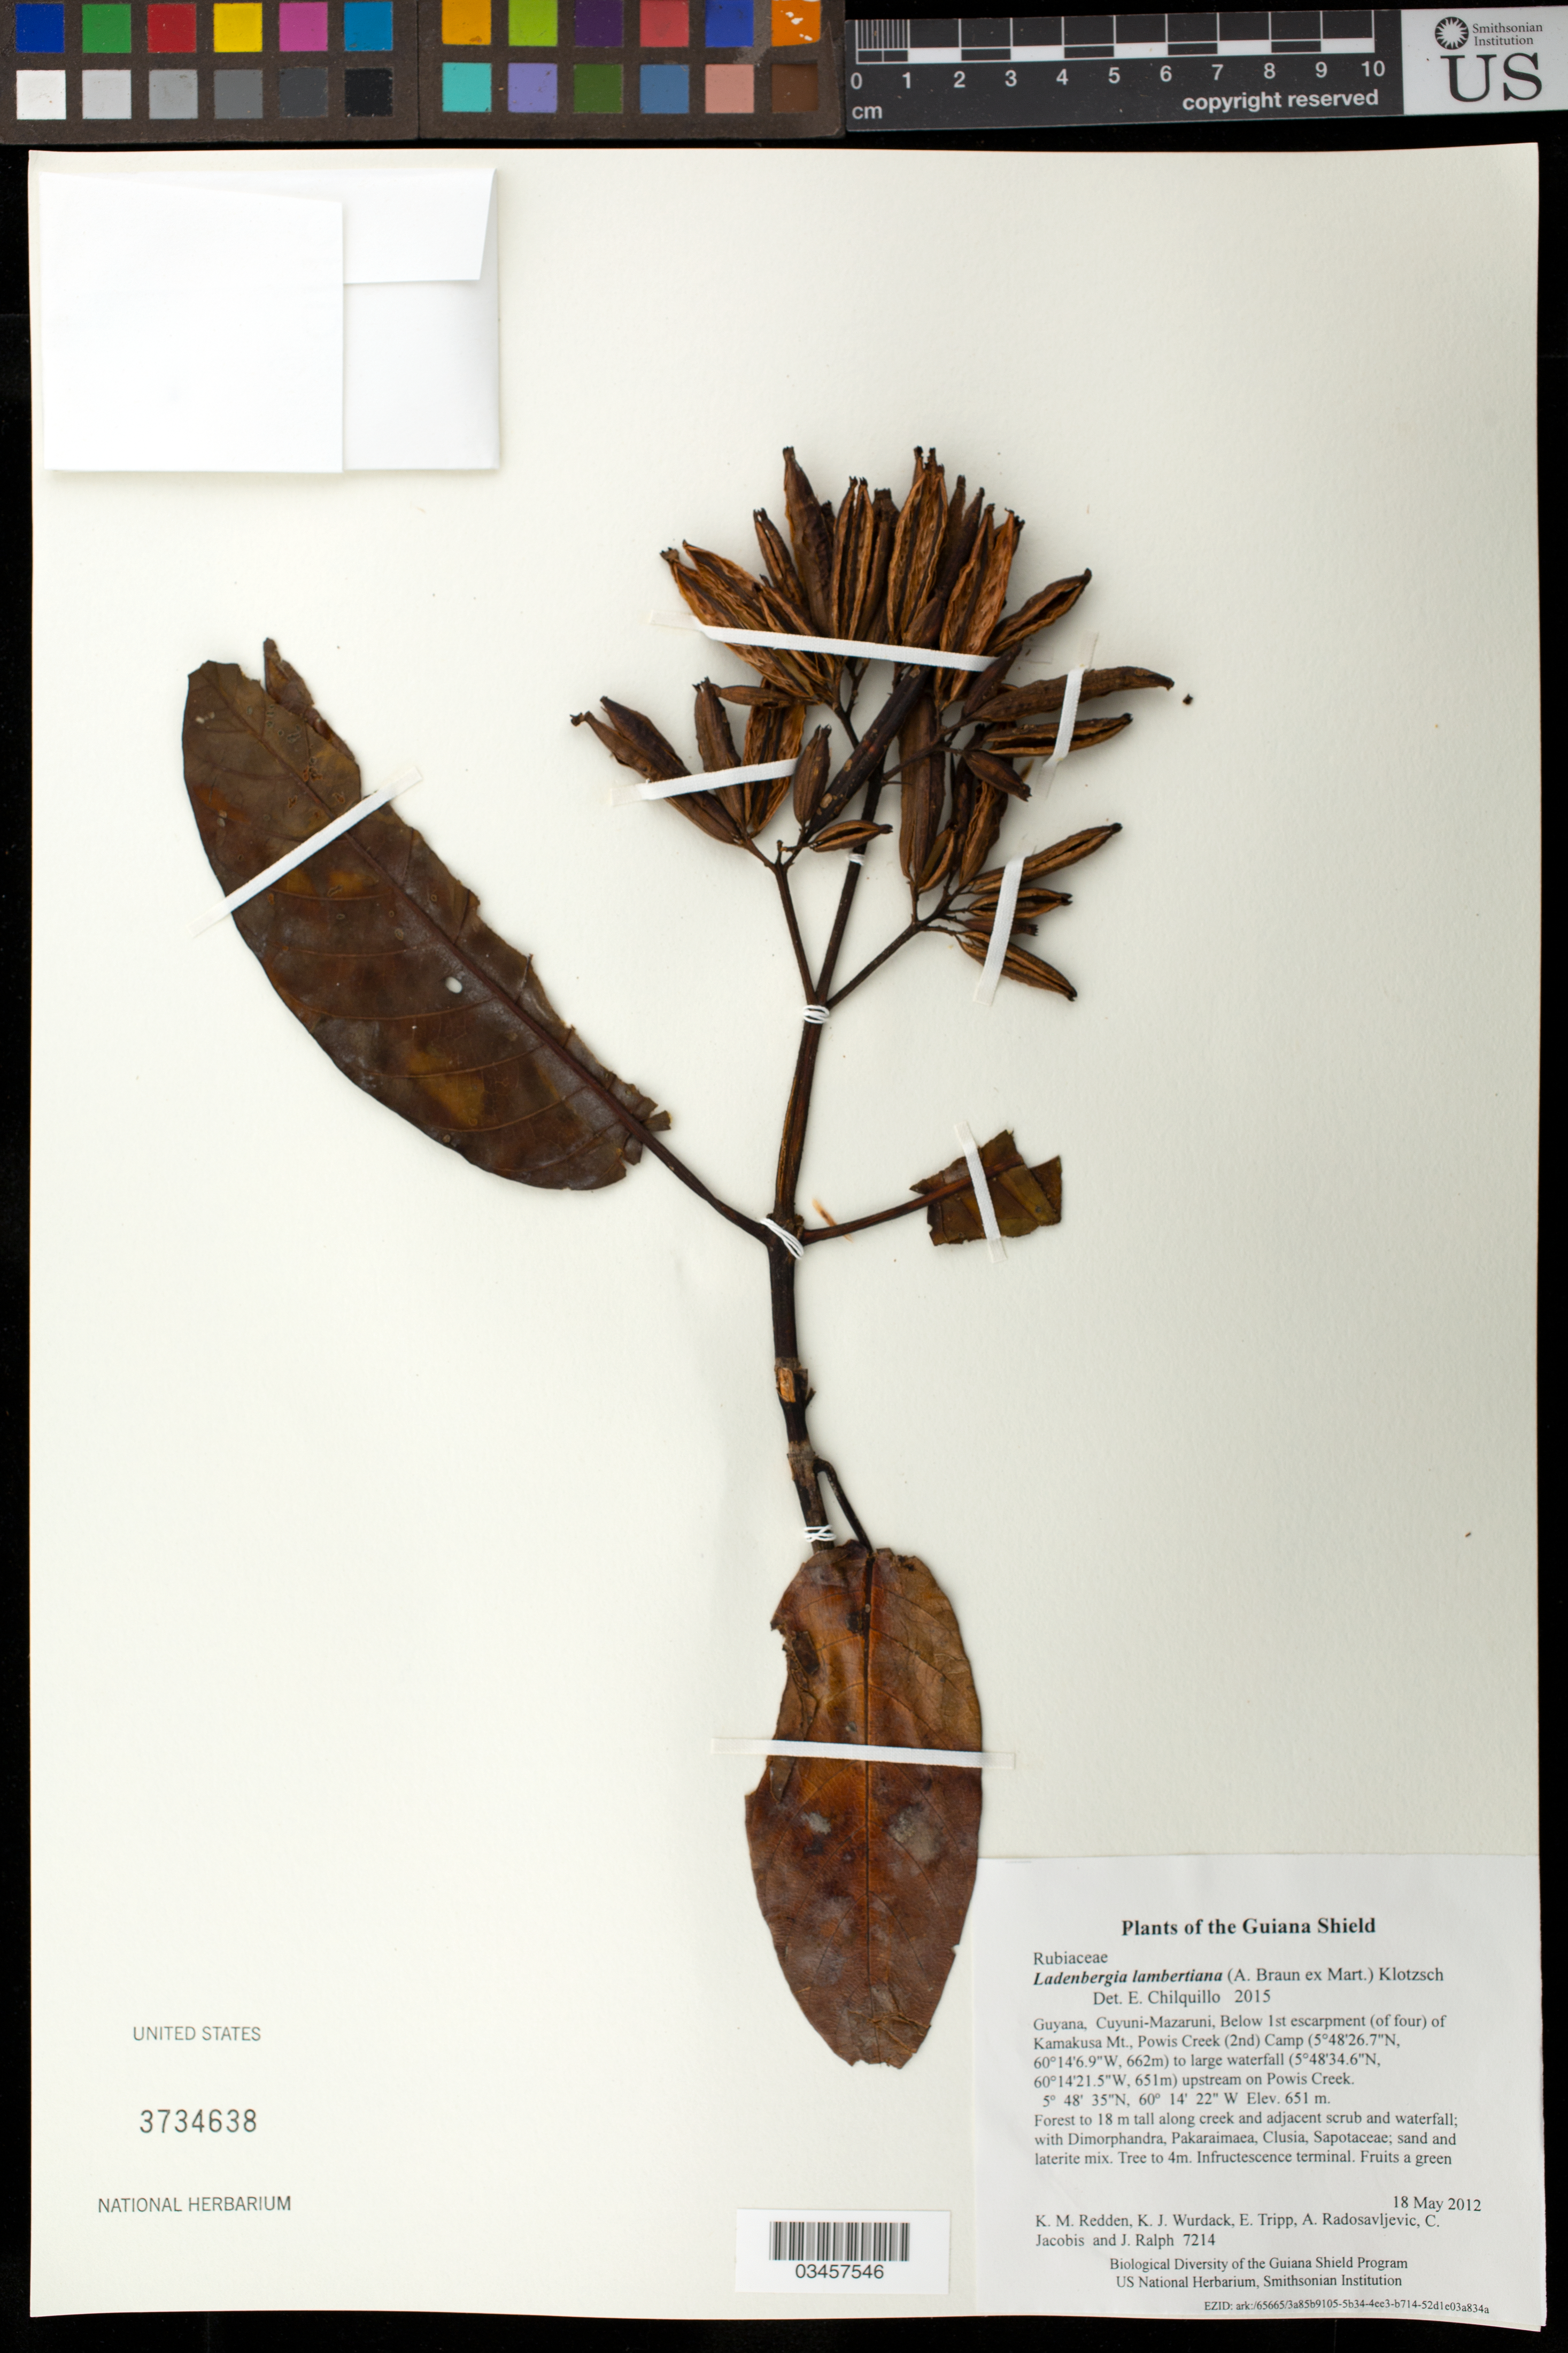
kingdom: Plantae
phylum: Tracheophyta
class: Magnoliopsida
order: Gentianales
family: Rubiaceae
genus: Ladenbergia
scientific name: Ladenbergia lambertiana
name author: (A. Braun ex Mart.) Klotzsch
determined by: Chilquillo, E.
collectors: K. M. Redden, K. Wurdack, E. Tripp, A. Radosavljevic, C. Jacobis & J. Ralph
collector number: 7214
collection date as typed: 18 May 2012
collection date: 2012-05-18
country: Guyana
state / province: Cuyuni-Mazaruni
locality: Below 1st escarpment (of four) of Kamakusa Mt., Powis Creek (2nd) Camp (5°48'26.7"N, 60°14'6.9"W, 662m) to large waterfall (5°48'34.6"N, 60°14'21.5"W, 651m) upstream on Powis Creek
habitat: Forest to 18 m tall along creek and adjacent scrub and waterfall; with Dimorphandra, Pakaraimaea, Clusia, Sapotaceae; sand and laterite mix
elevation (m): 651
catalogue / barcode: US 3734638